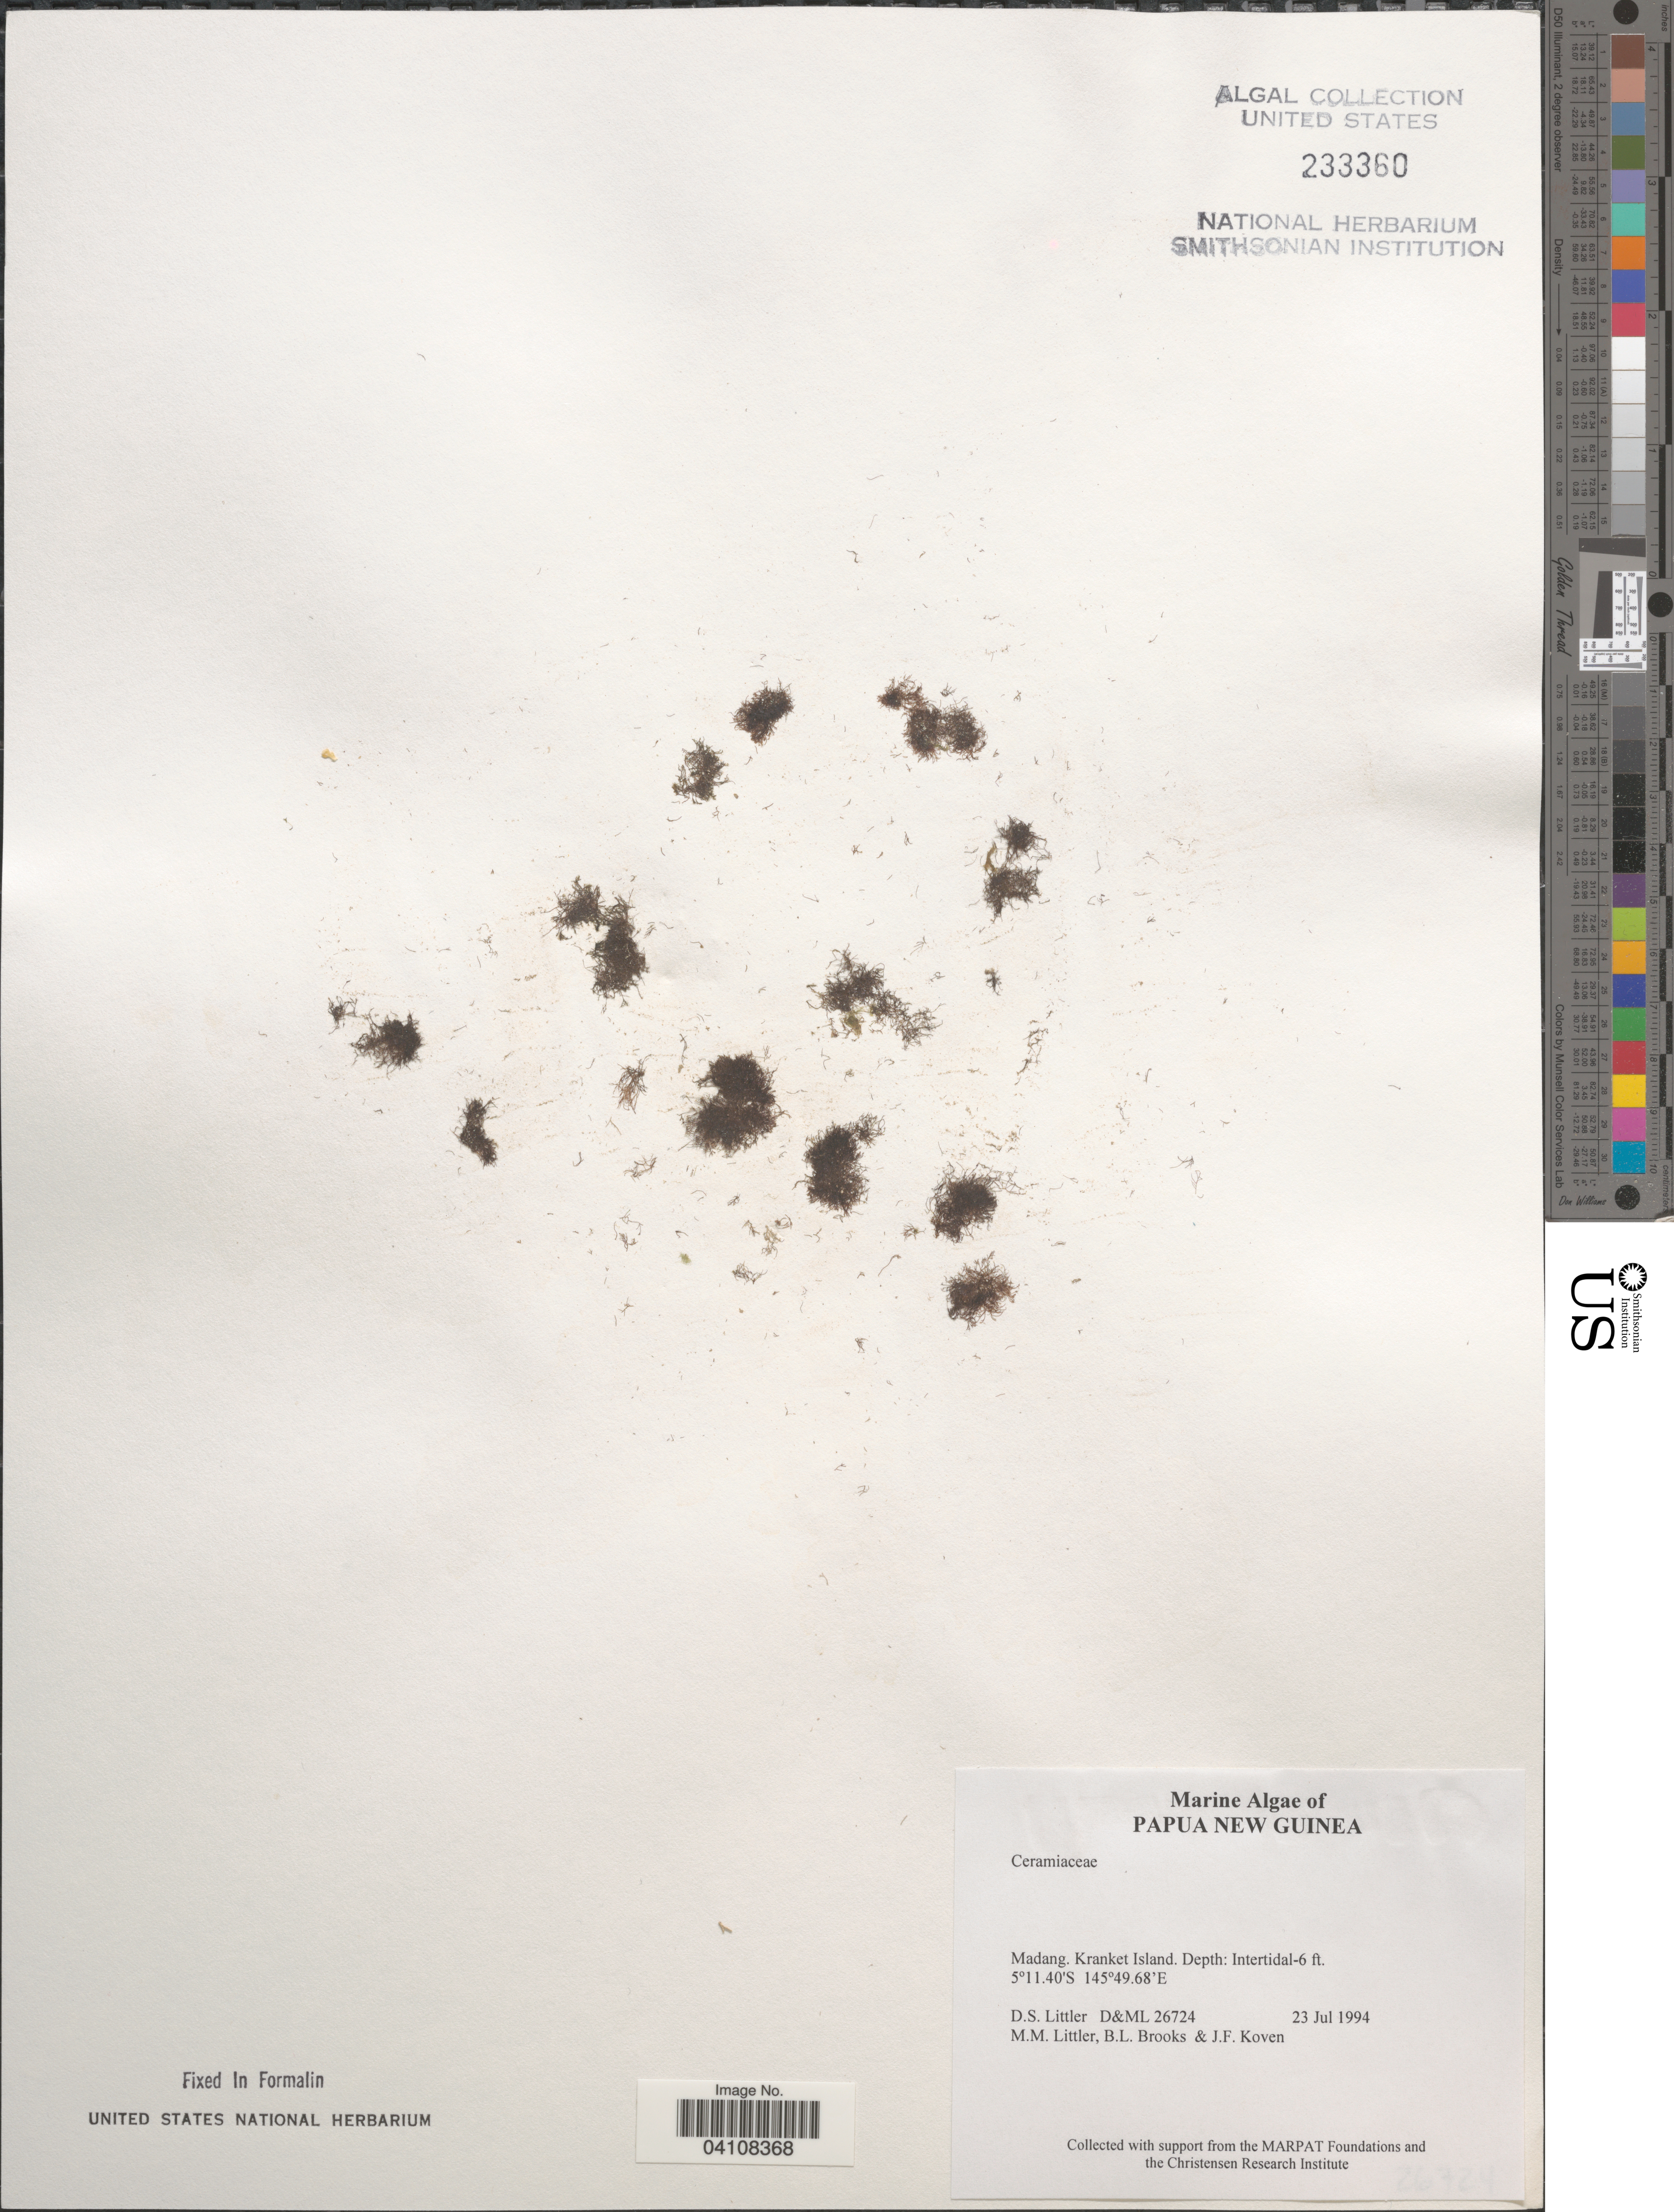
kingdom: Plantae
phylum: Rhodophyta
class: Florideophyceae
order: Ceramiales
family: Ceramiaceae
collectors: D. S. Littler, B. Brooks & J. Koven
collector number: D&ML26724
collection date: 1994-07-23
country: Papua New Guinea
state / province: Madang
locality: Kranket Island.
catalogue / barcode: US 233360